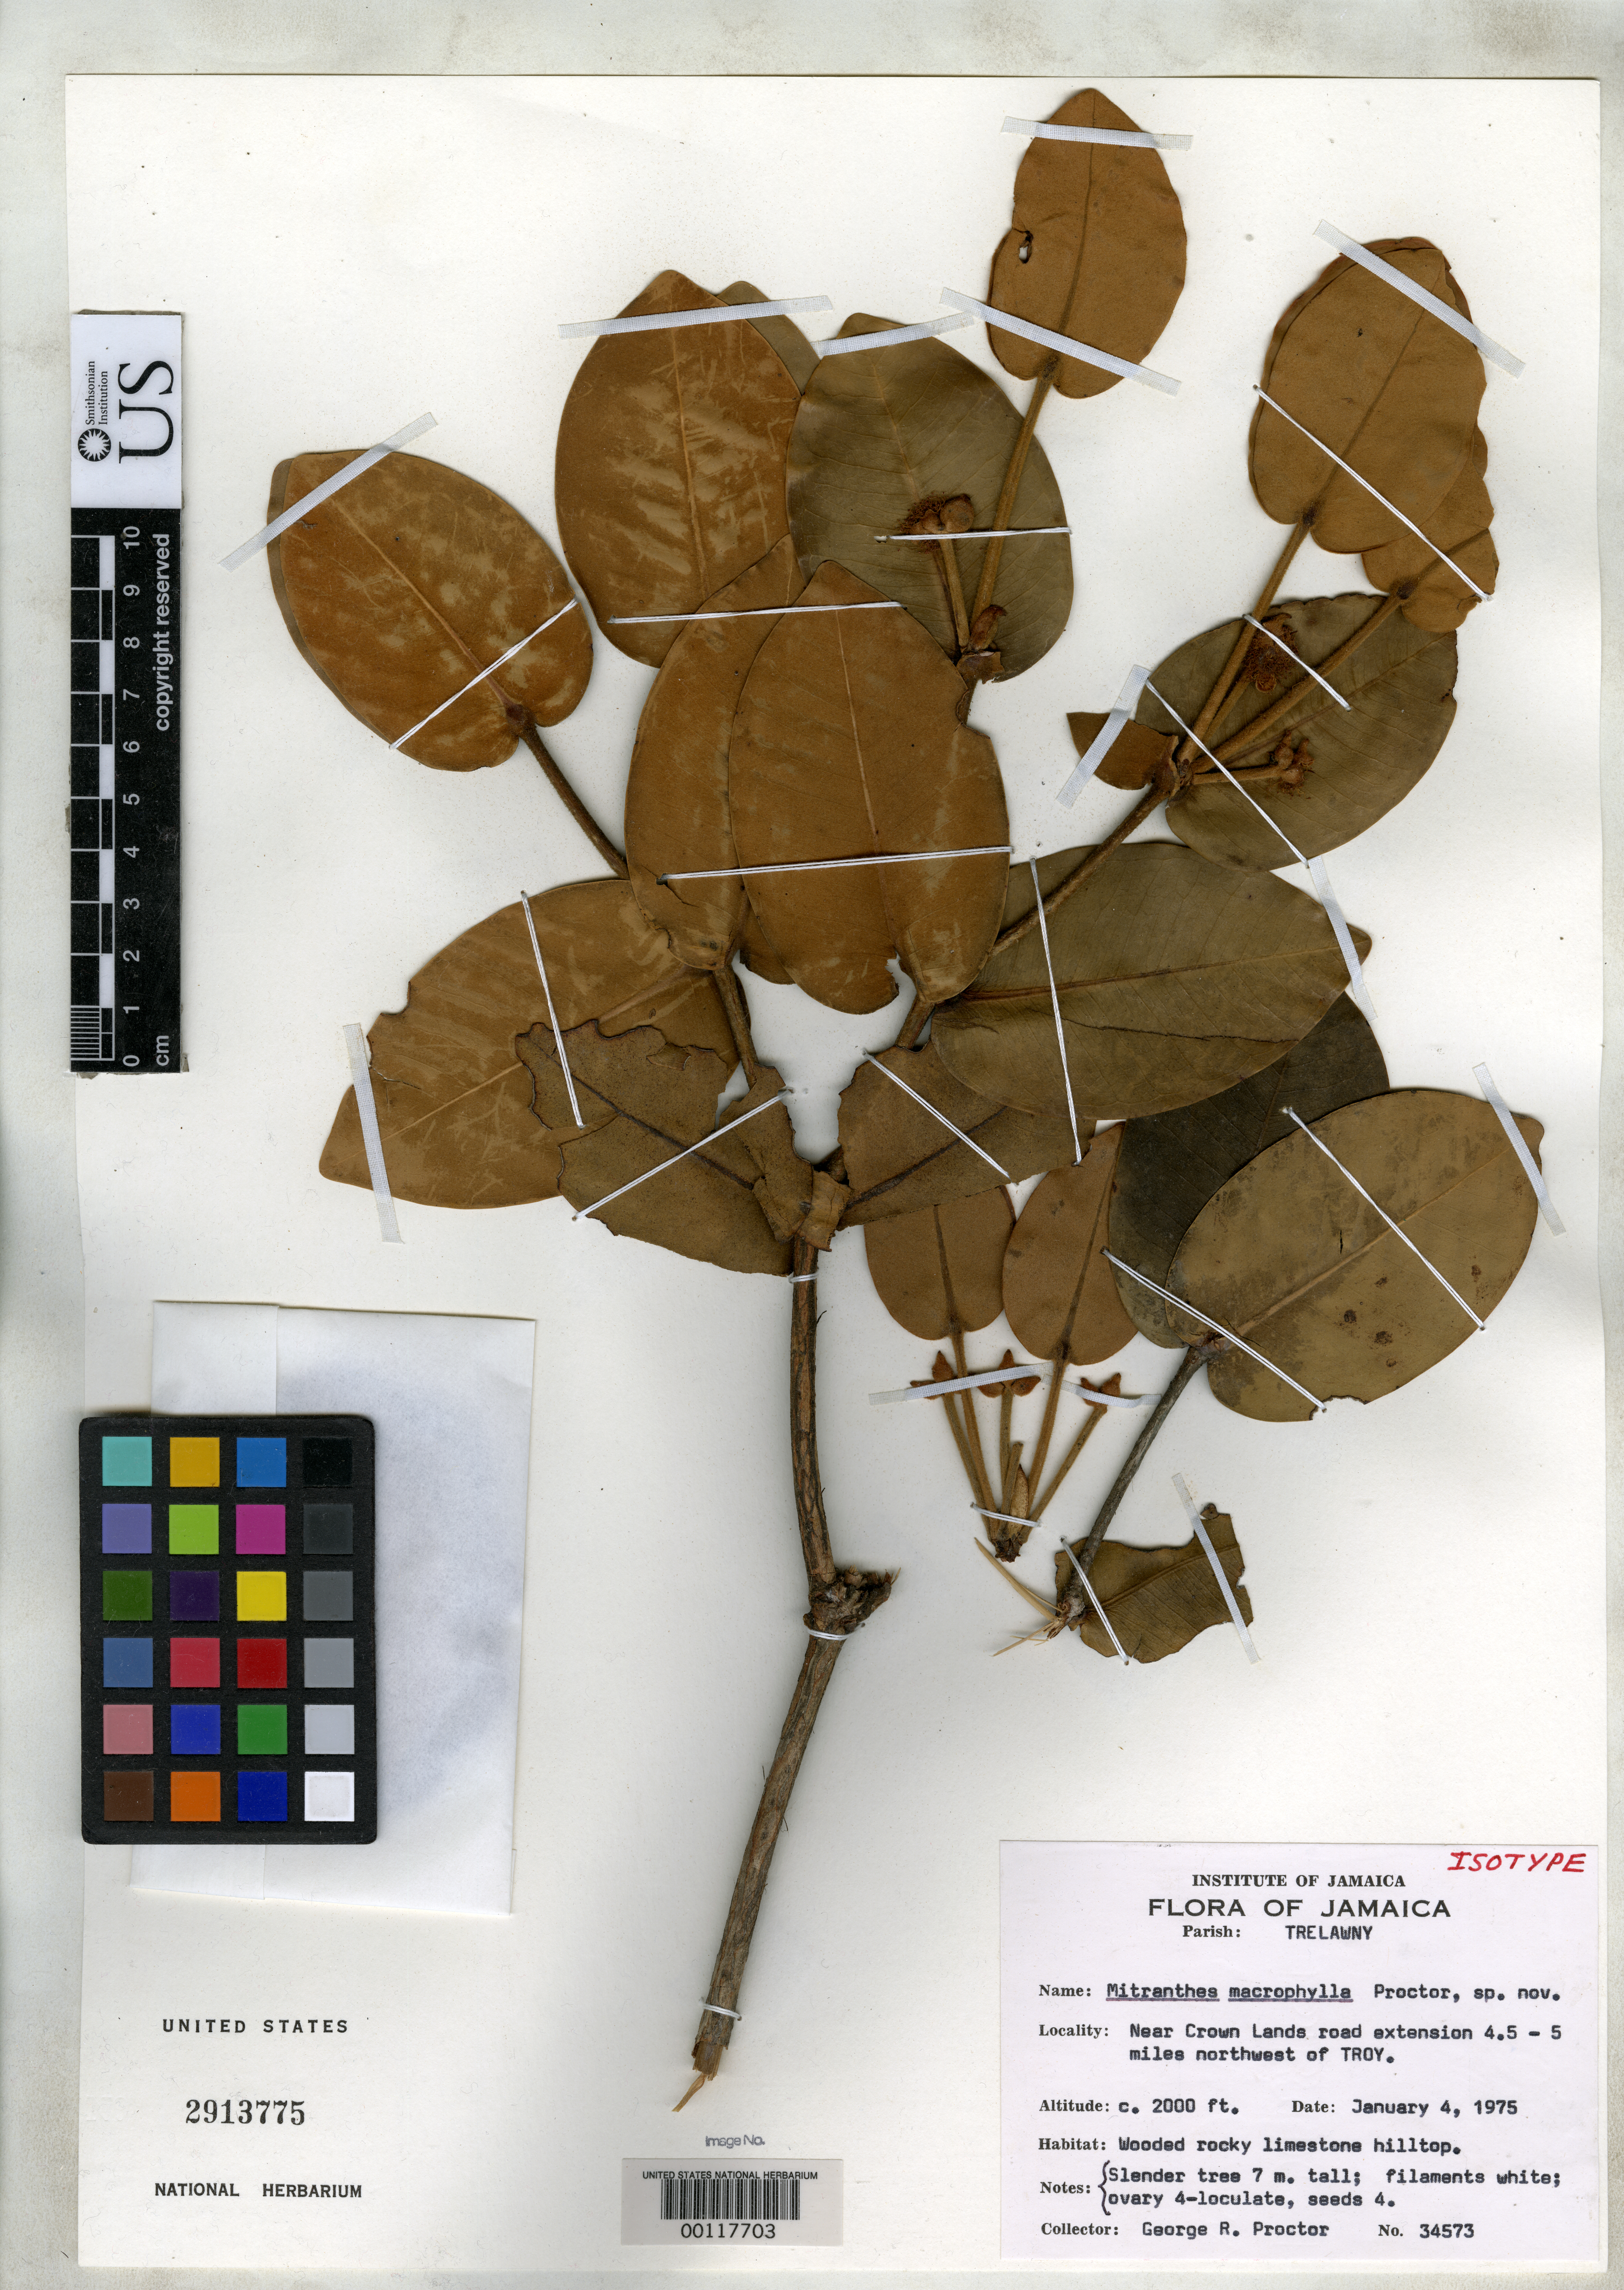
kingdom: Plantae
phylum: Tracheophyta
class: Magnoliopsida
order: Myrtales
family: Myrtaceae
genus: Mitranthes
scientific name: Mitranthes macrophylla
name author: Proctor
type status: Isotype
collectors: G. R. Proctor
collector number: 34573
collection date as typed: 04 Jan 1975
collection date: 1975-01-04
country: Jamaica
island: Greater Antilles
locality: Near Crown Lands Rd. extension 4.5-5 mi NW of Troy, Trelawny; alt. 2000 ft.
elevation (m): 610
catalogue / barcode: US 2913775